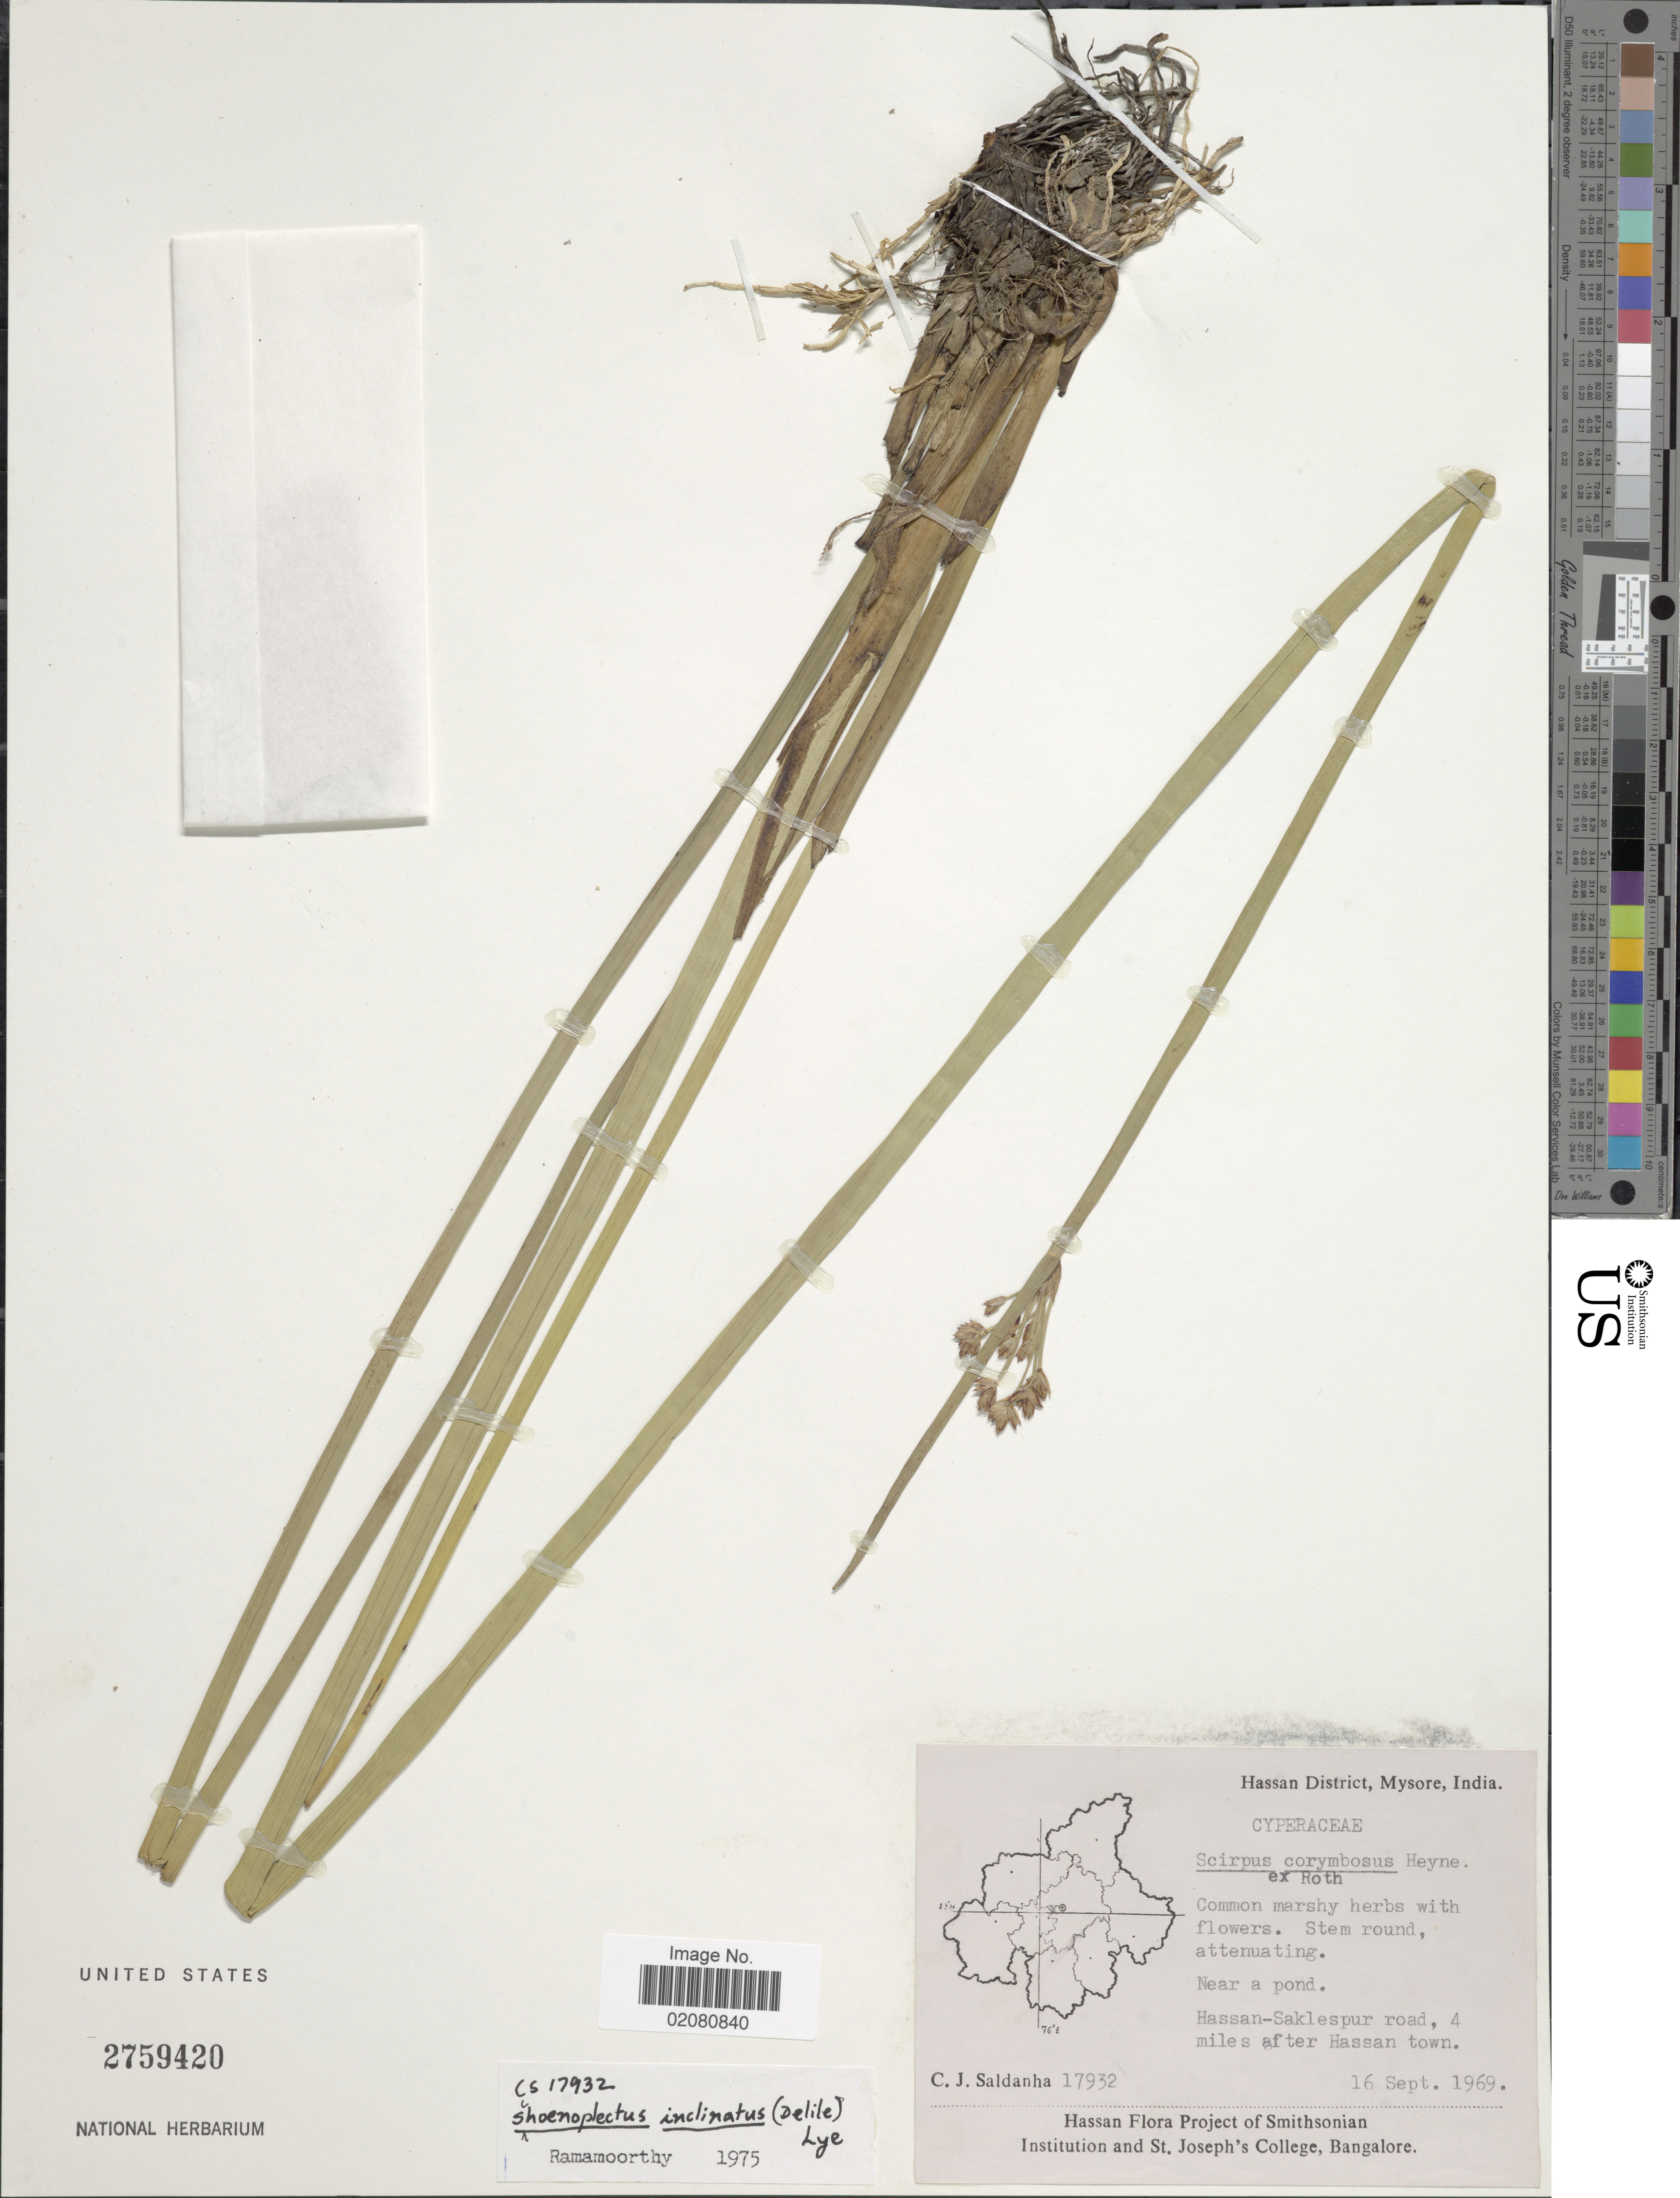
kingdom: Plantae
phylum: Tracheophyta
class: Liliopsida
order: Poales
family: Cyperaceae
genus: Schoenoplectus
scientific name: Schoenoplectus corymbosus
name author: (Roth ex Roem. & Schult.) J. Raynal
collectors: C. J. Saldanha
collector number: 17932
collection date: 1969-09-16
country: India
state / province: Karnataka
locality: Hassan District, Mysore, India. Hassan-Saklespur road, 4 miles after Hassan town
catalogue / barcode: US 2759420